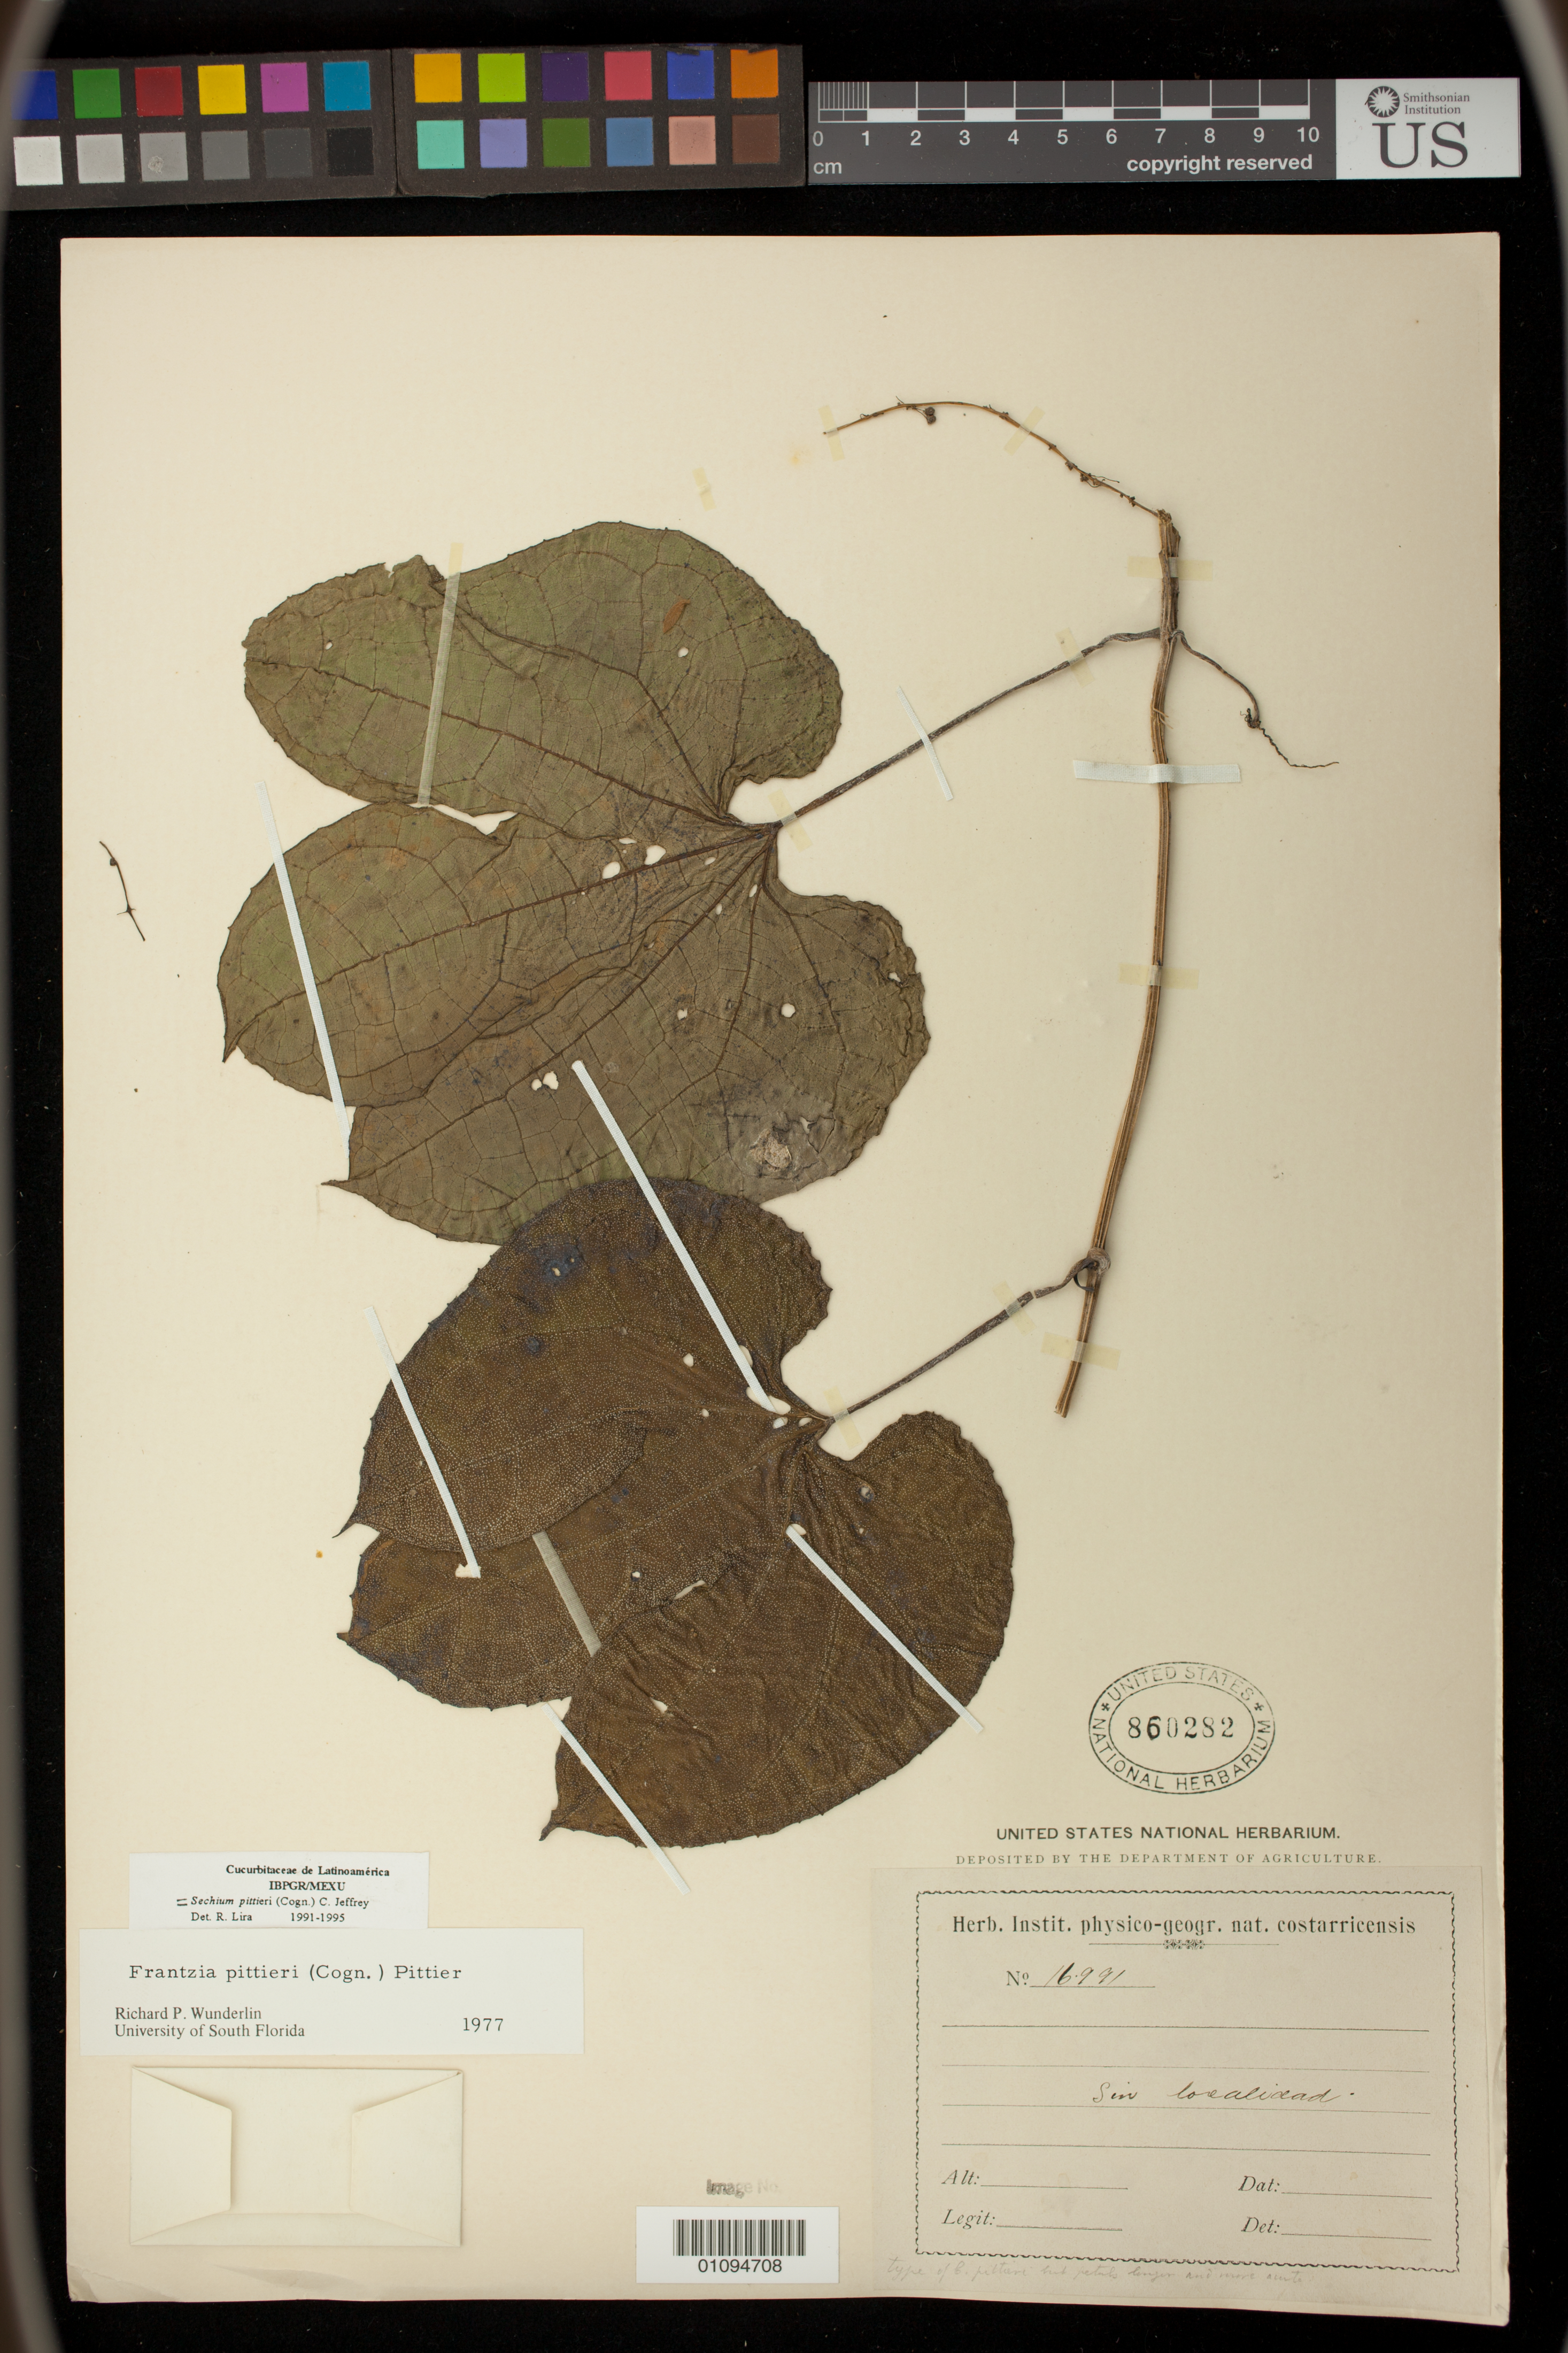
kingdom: Plantae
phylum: Tracheophyta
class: Magnoliopsida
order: Cucurbitales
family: Cucurbitaceae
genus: Cyclanthera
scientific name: Cyclanthera pittieri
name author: Cogn.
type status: Possible Syntype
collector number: HNC 16991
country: Costa Rica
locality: Sin localidad.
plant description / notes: Specimen without any collection data, assigned a Herb. Instit. physico-geogr. nat. costarricensis herbarium number (16991) but possibly a duplicate of one of the two syntype collections.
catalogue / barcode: US 860282